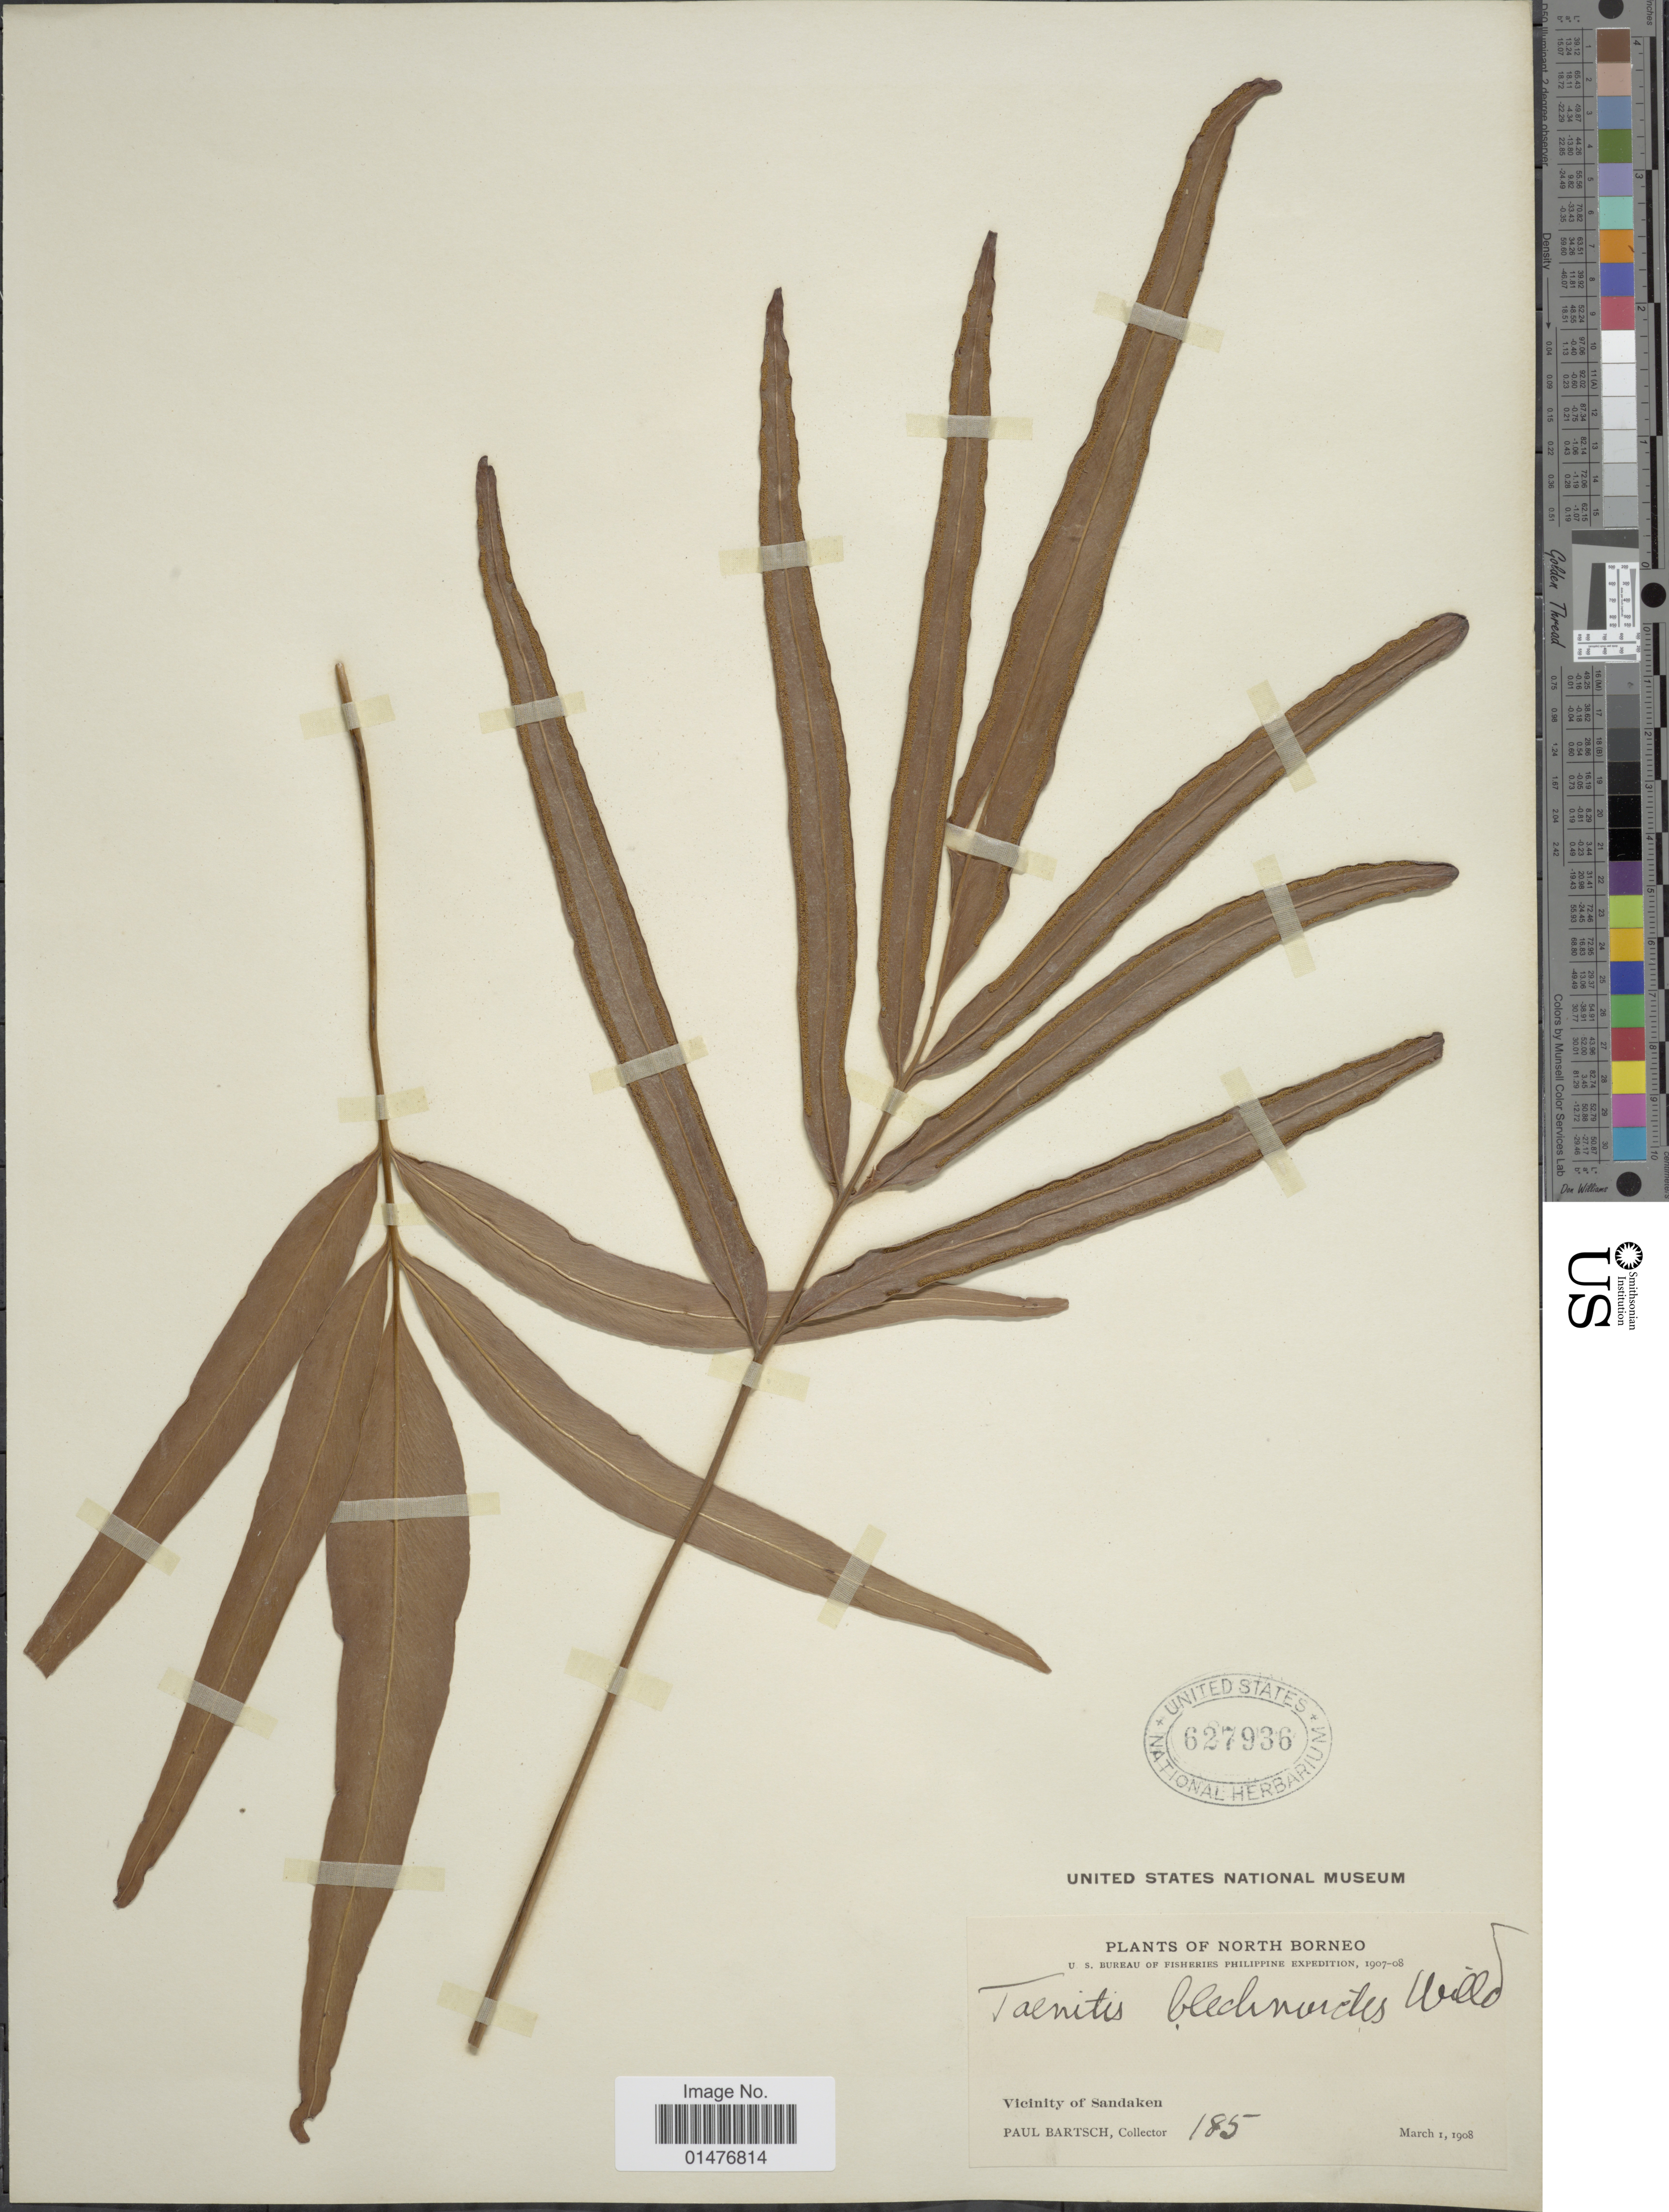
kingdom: Plantae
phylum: Tracheophyta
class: Polypodiopsida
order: Polypodiales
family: Pteridaceae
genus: Taenitis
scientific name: Taenitis blechnoides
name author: (Willd.) Sw.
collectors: P. Bartsch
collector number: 185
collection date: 1908-03-01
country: Malaysia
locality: Vicinity of Sandaken, North Borneo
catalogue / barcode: US 627936